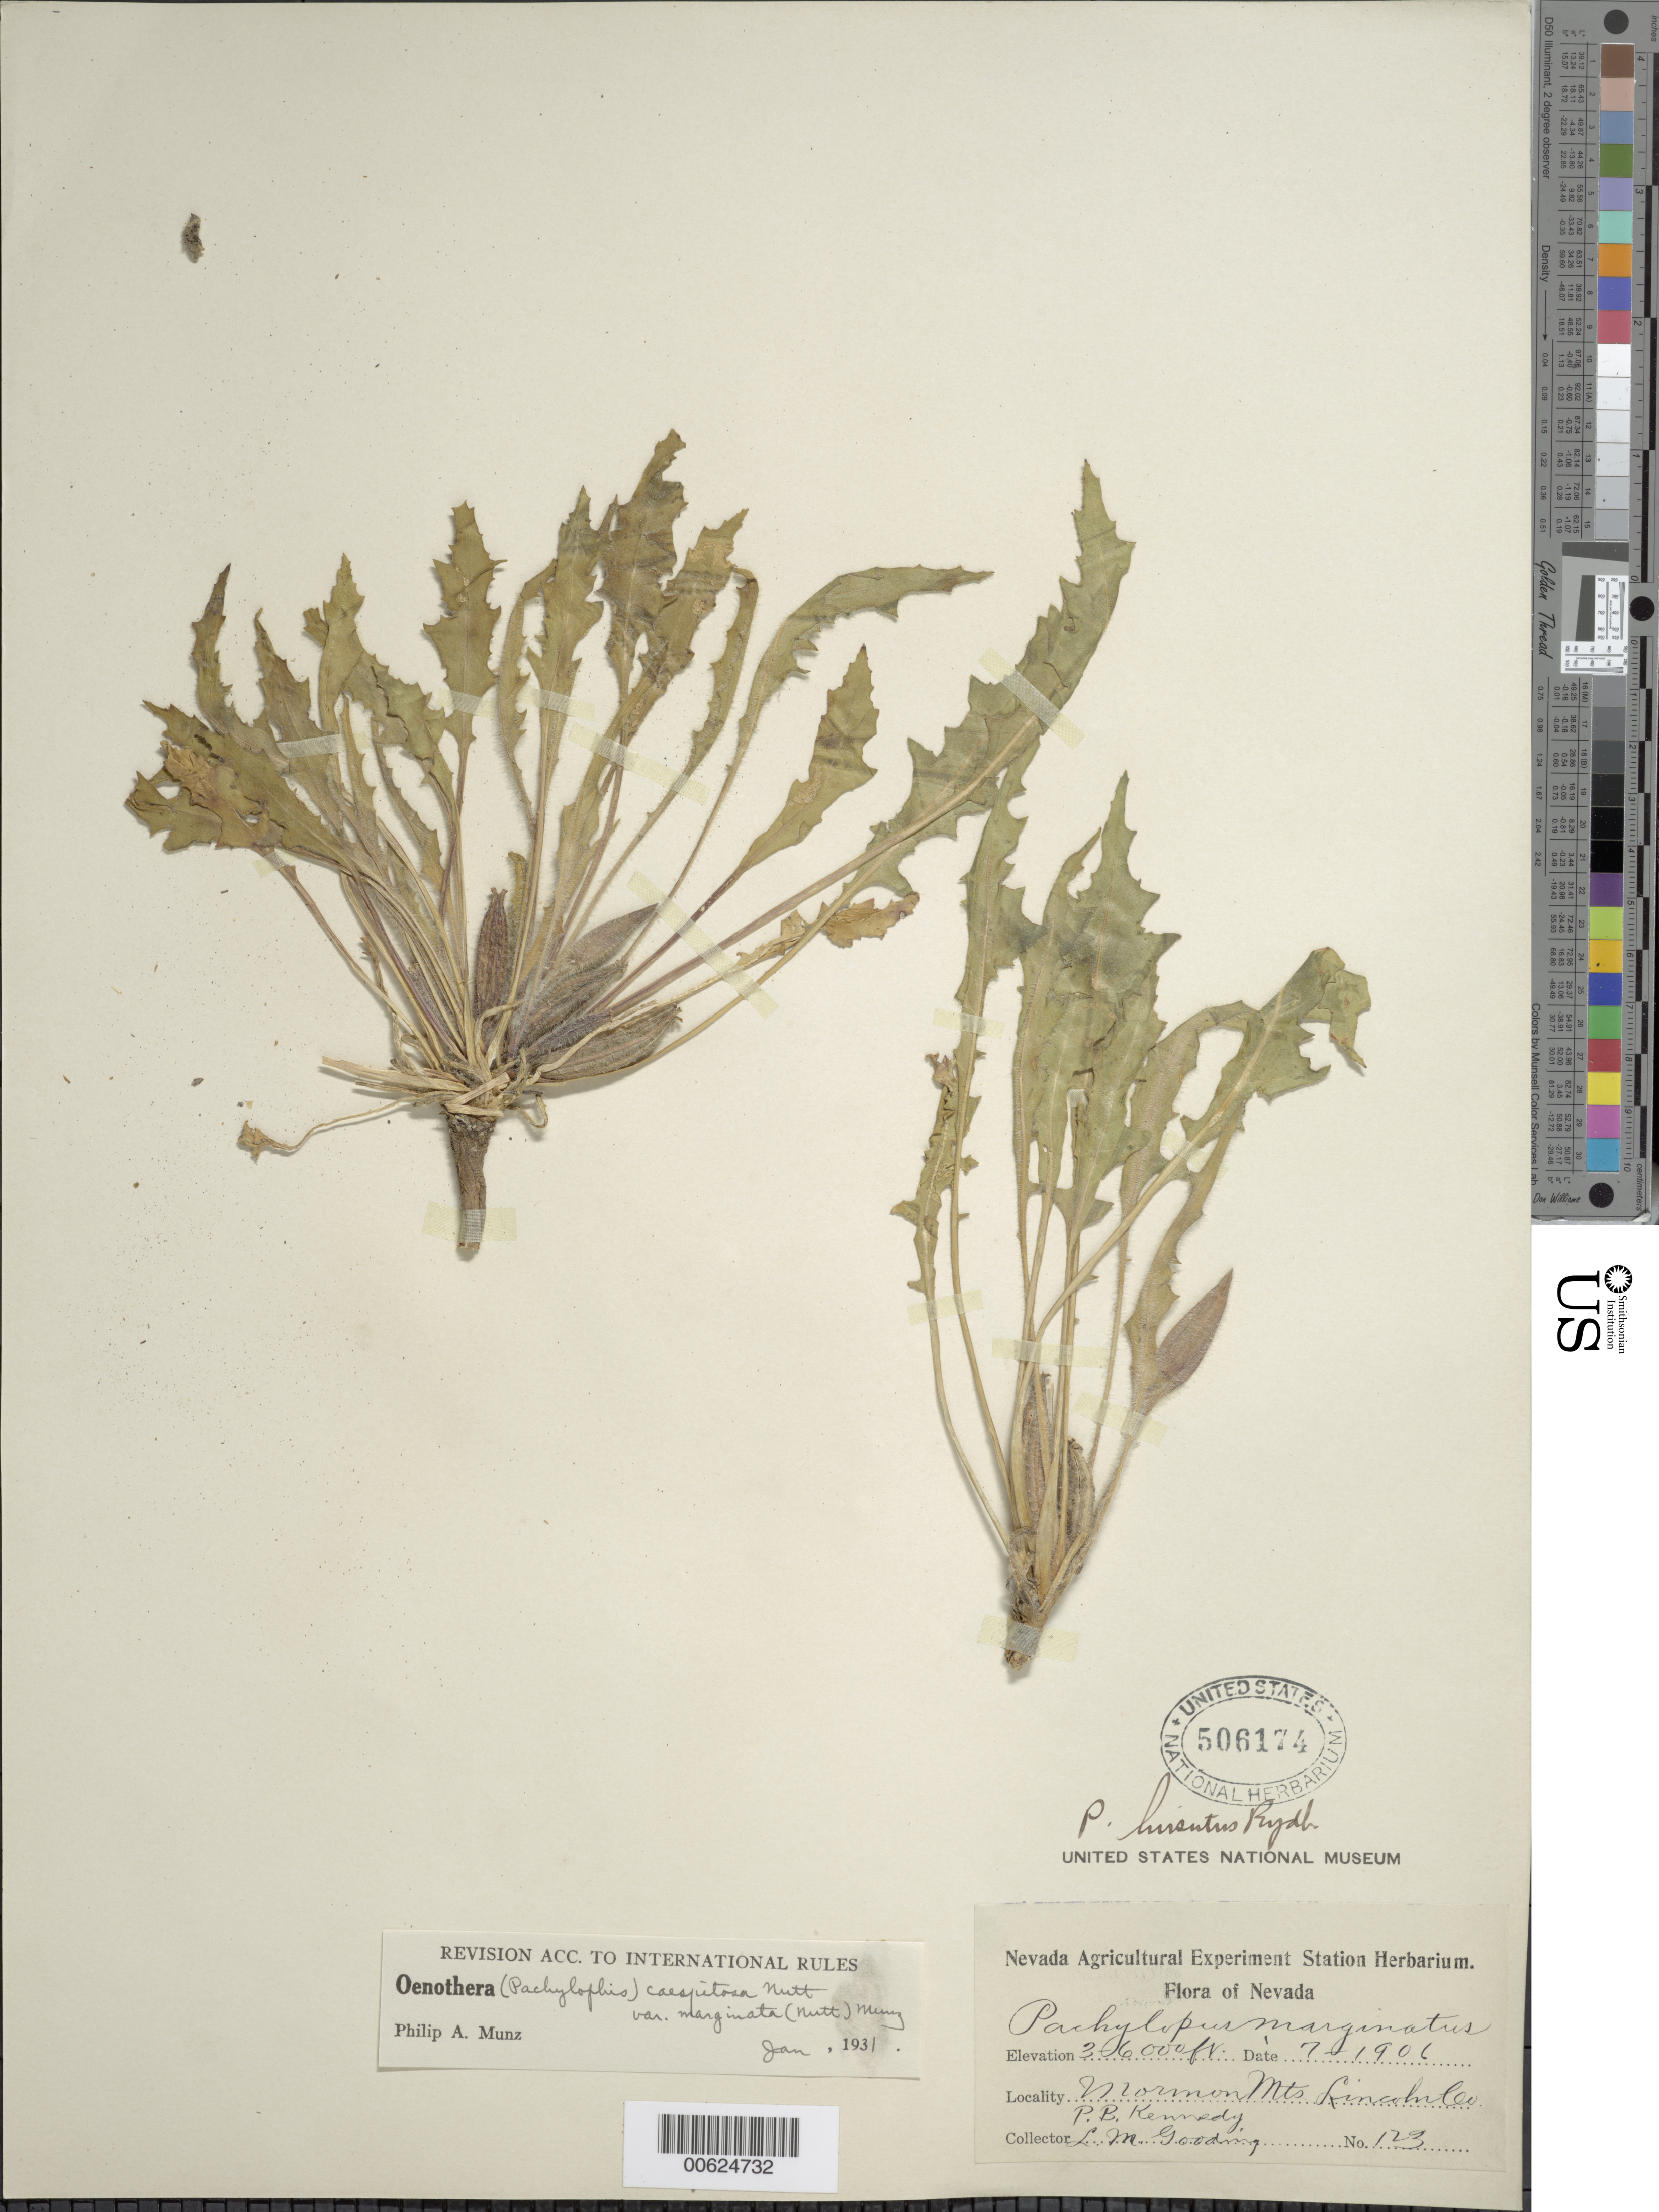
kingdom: Plantae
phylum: Tracheophyta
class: Magnoliopsida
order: Myrtales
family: Onagraceae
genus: Oenothera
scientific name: Oenothera cespitosa subsp. marginata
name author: (Nutt. ex Hook. & Arn.) Munz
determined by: Munz, Philip A.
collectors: P. B. Kennedy & L. N. Goodding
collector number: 123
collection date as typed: Jul 1906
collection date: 1906-07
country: United States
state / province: Nevada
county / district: Lincoln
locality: Mormon Mts.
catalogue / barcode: US 506174